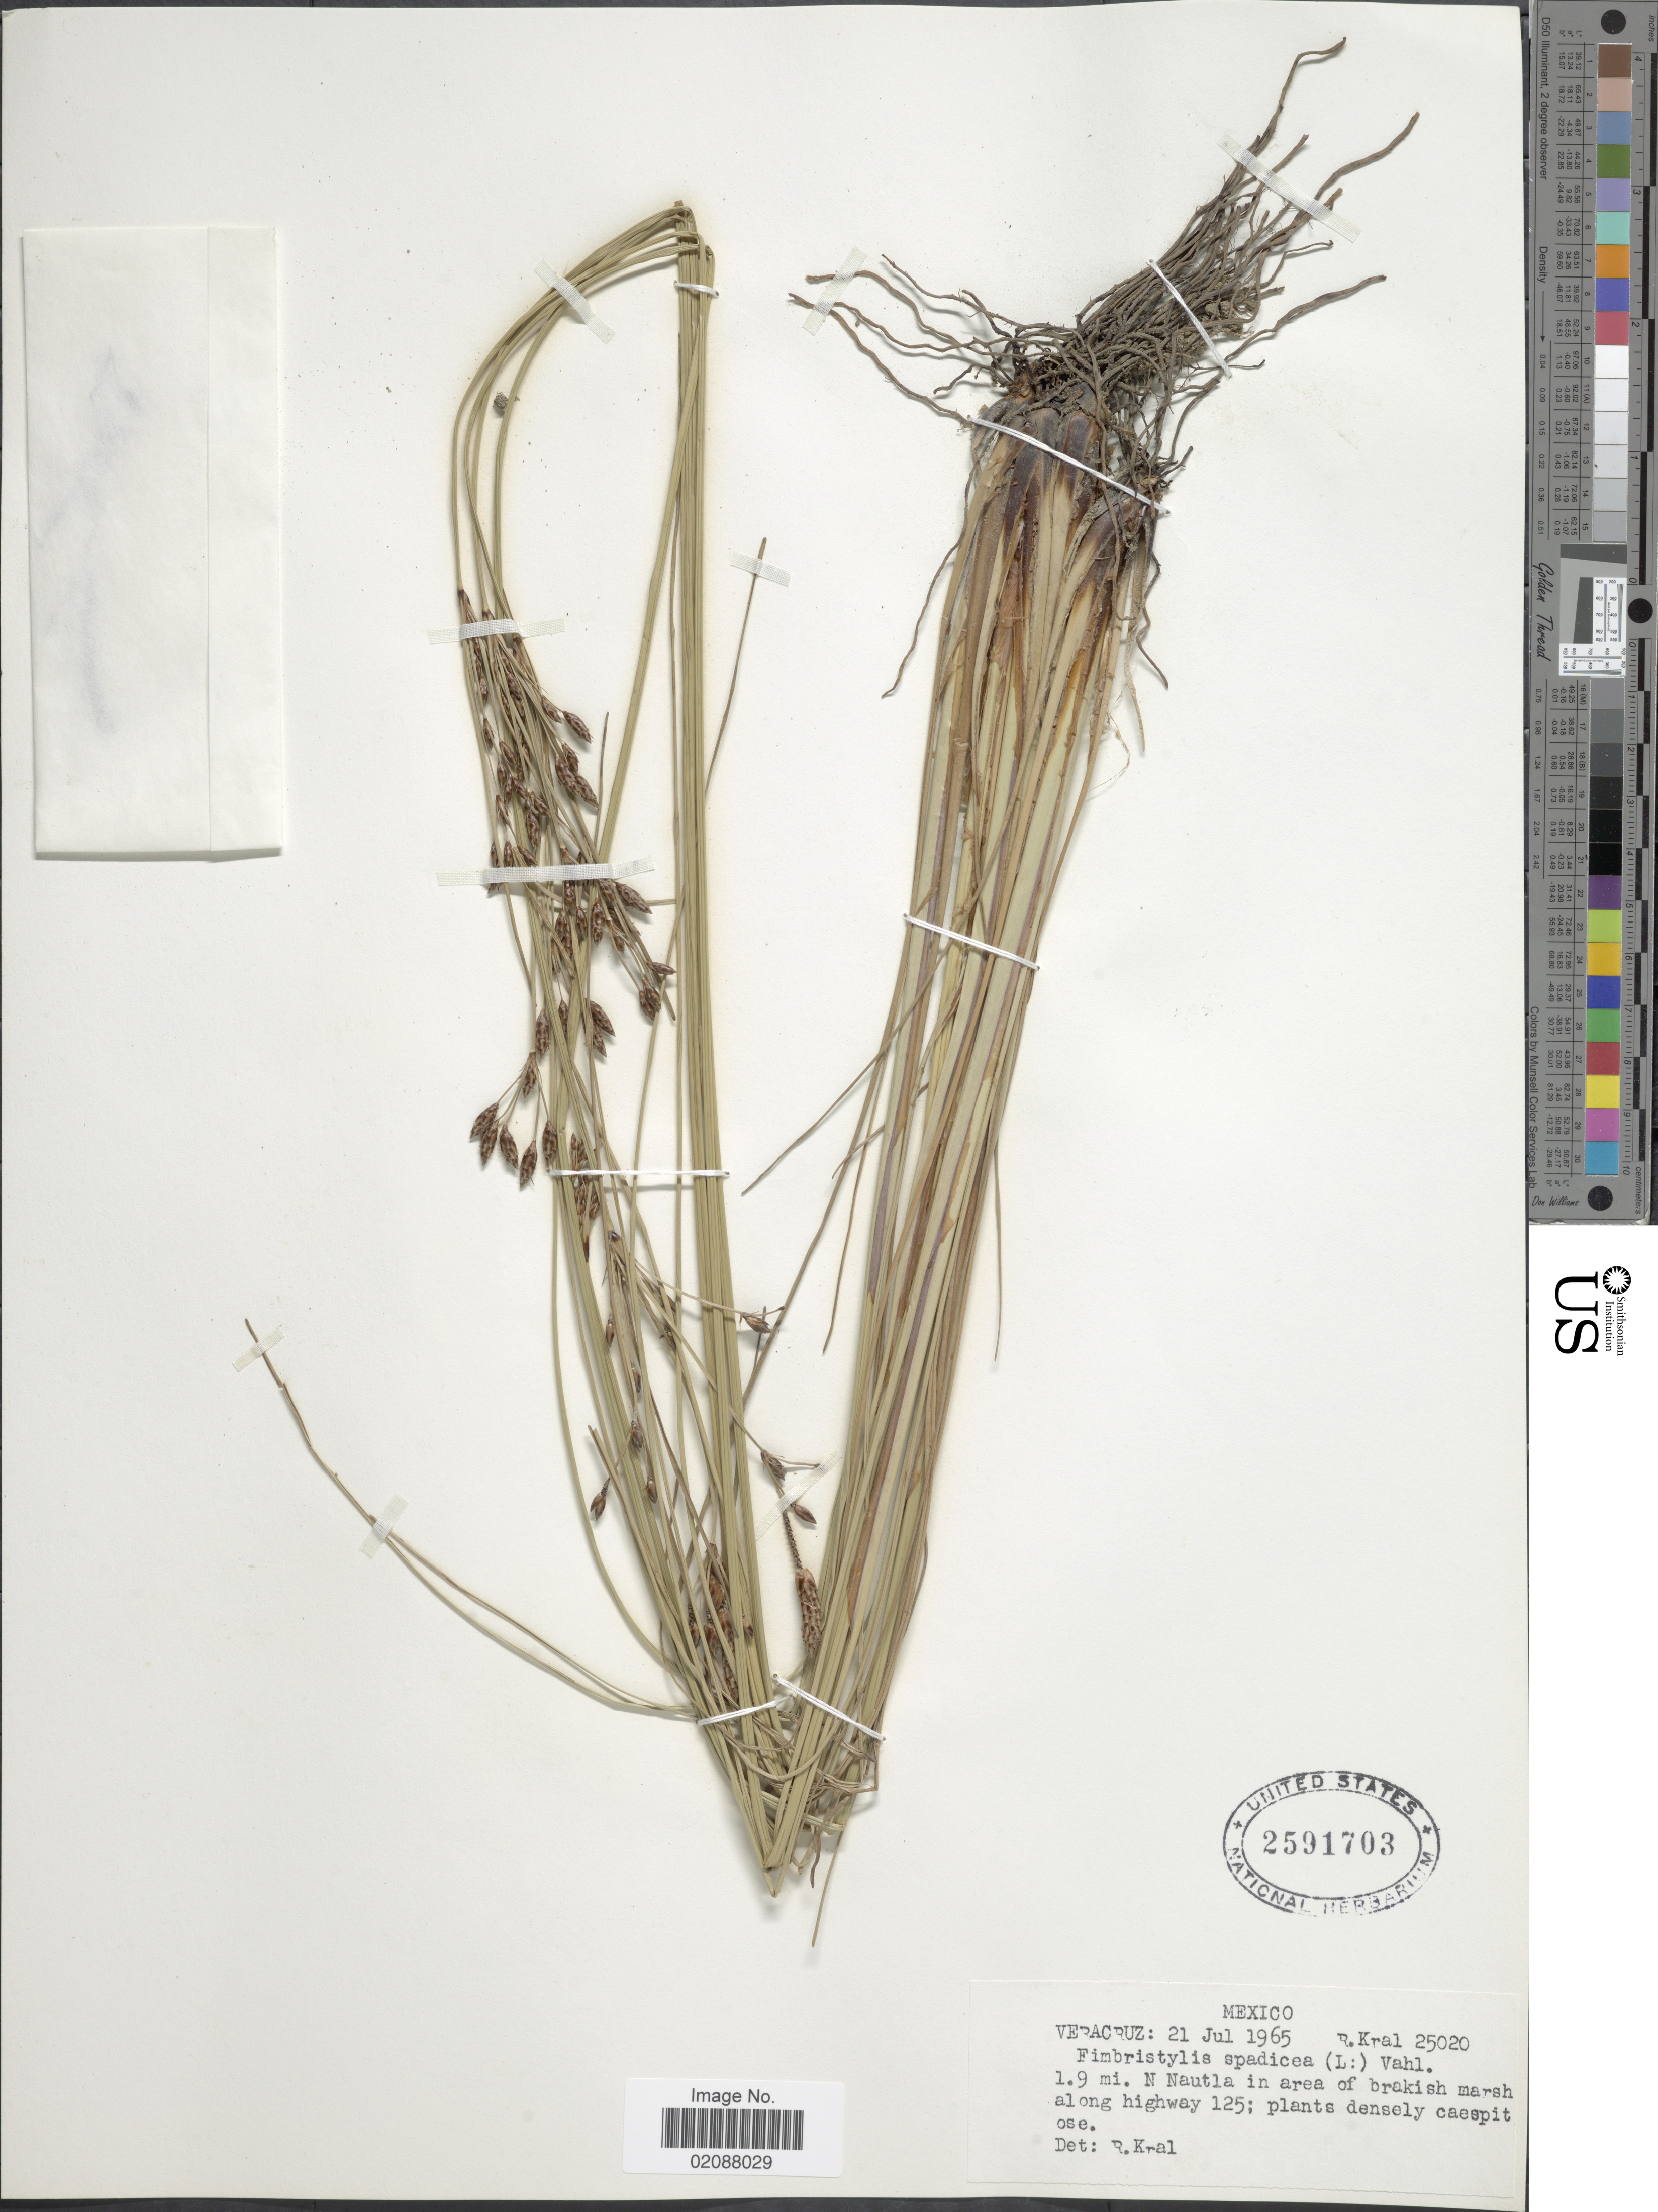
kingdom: Plantae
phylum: Tracheophyta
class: Liliopsida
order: Poales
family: Cyperaceae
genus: Fimbristylis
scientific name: Fimbristylis spadicea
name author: (L.) Vahl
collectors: R. Kral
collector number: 25020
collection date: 1965-07-21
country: Mexico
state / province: Veracruz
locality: Veracruz: 1.9 mi. N Nautla in area of brakish marsh along hHighway 125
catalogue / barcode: US 2591703